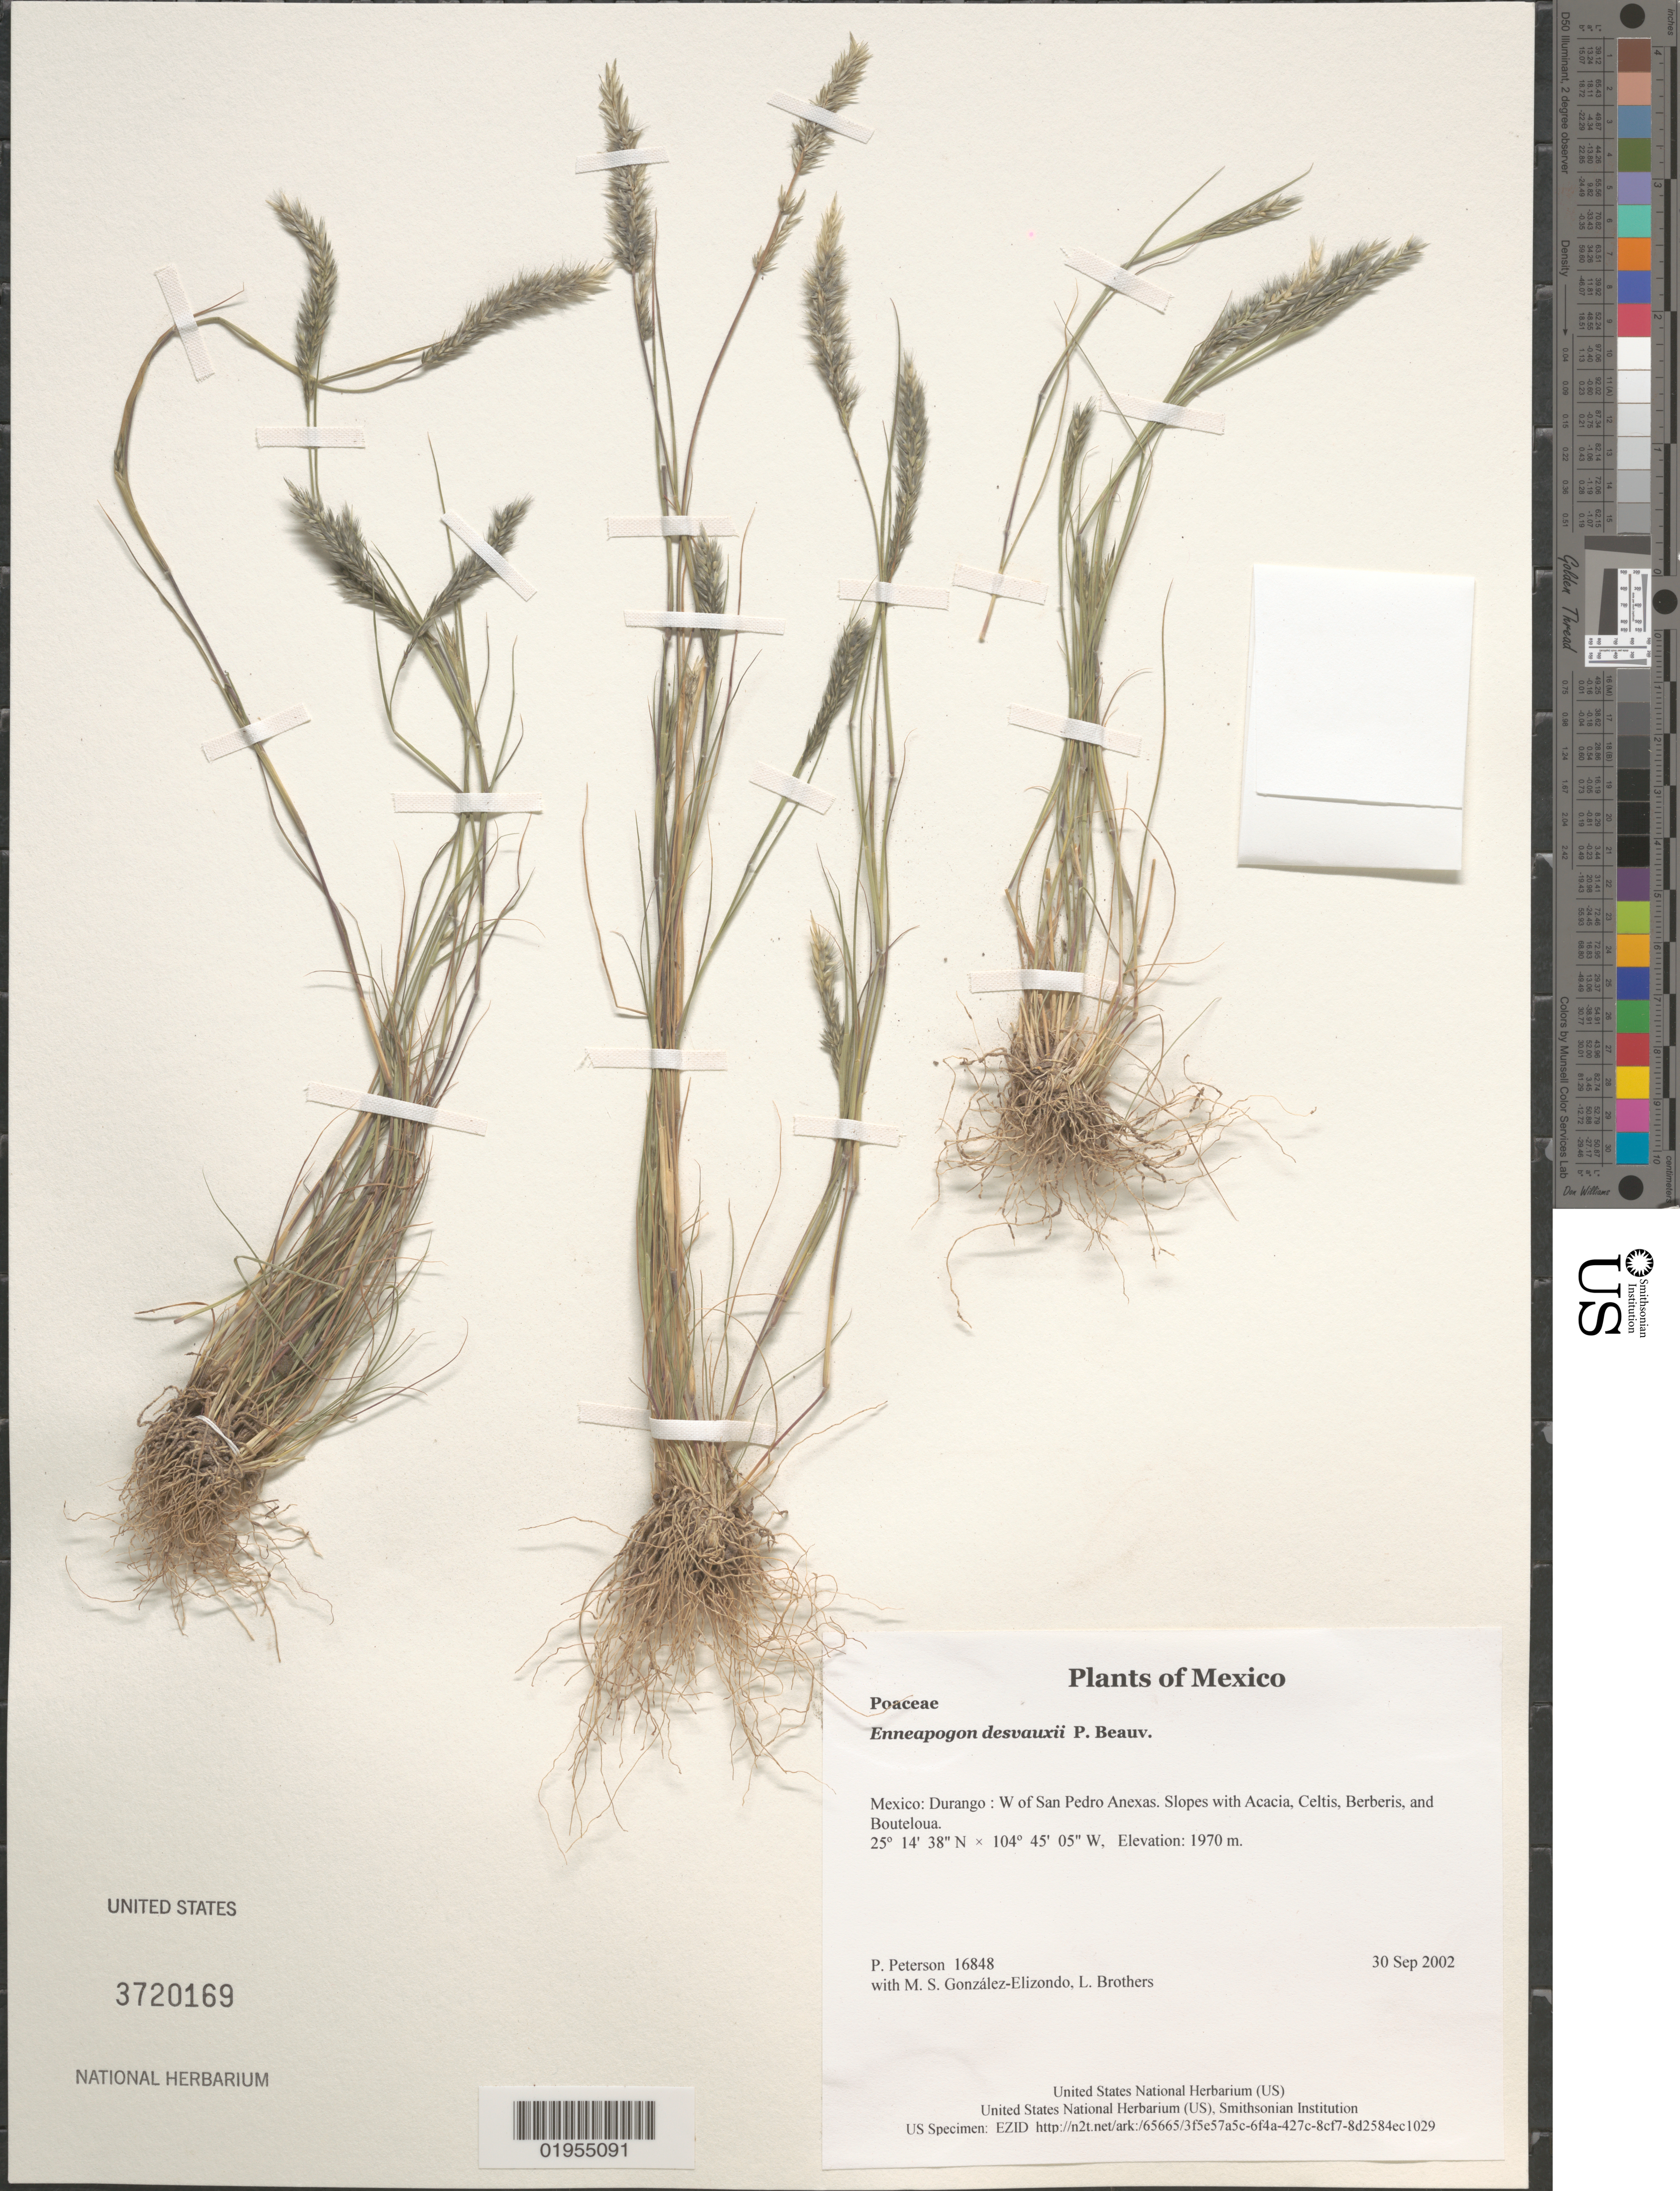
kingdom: Plantae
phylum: Tracheophyta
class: Liliopsida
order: Poales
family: Poaceae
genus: Enneapogon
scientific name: Enneapogon desvauxii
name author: P. Beauv.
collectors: P. M. Peterson, M. S. González-Elizondo & L. E. Brothers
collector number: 16848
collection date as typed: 30 Sep 2002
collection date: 2002-09-30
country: Mexico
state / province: Durango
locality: W of San Pedro Anexas. Slopes with Acacia, Celtis, Berberis, and Bouteloua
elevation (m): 1970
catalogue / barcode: US 3720169